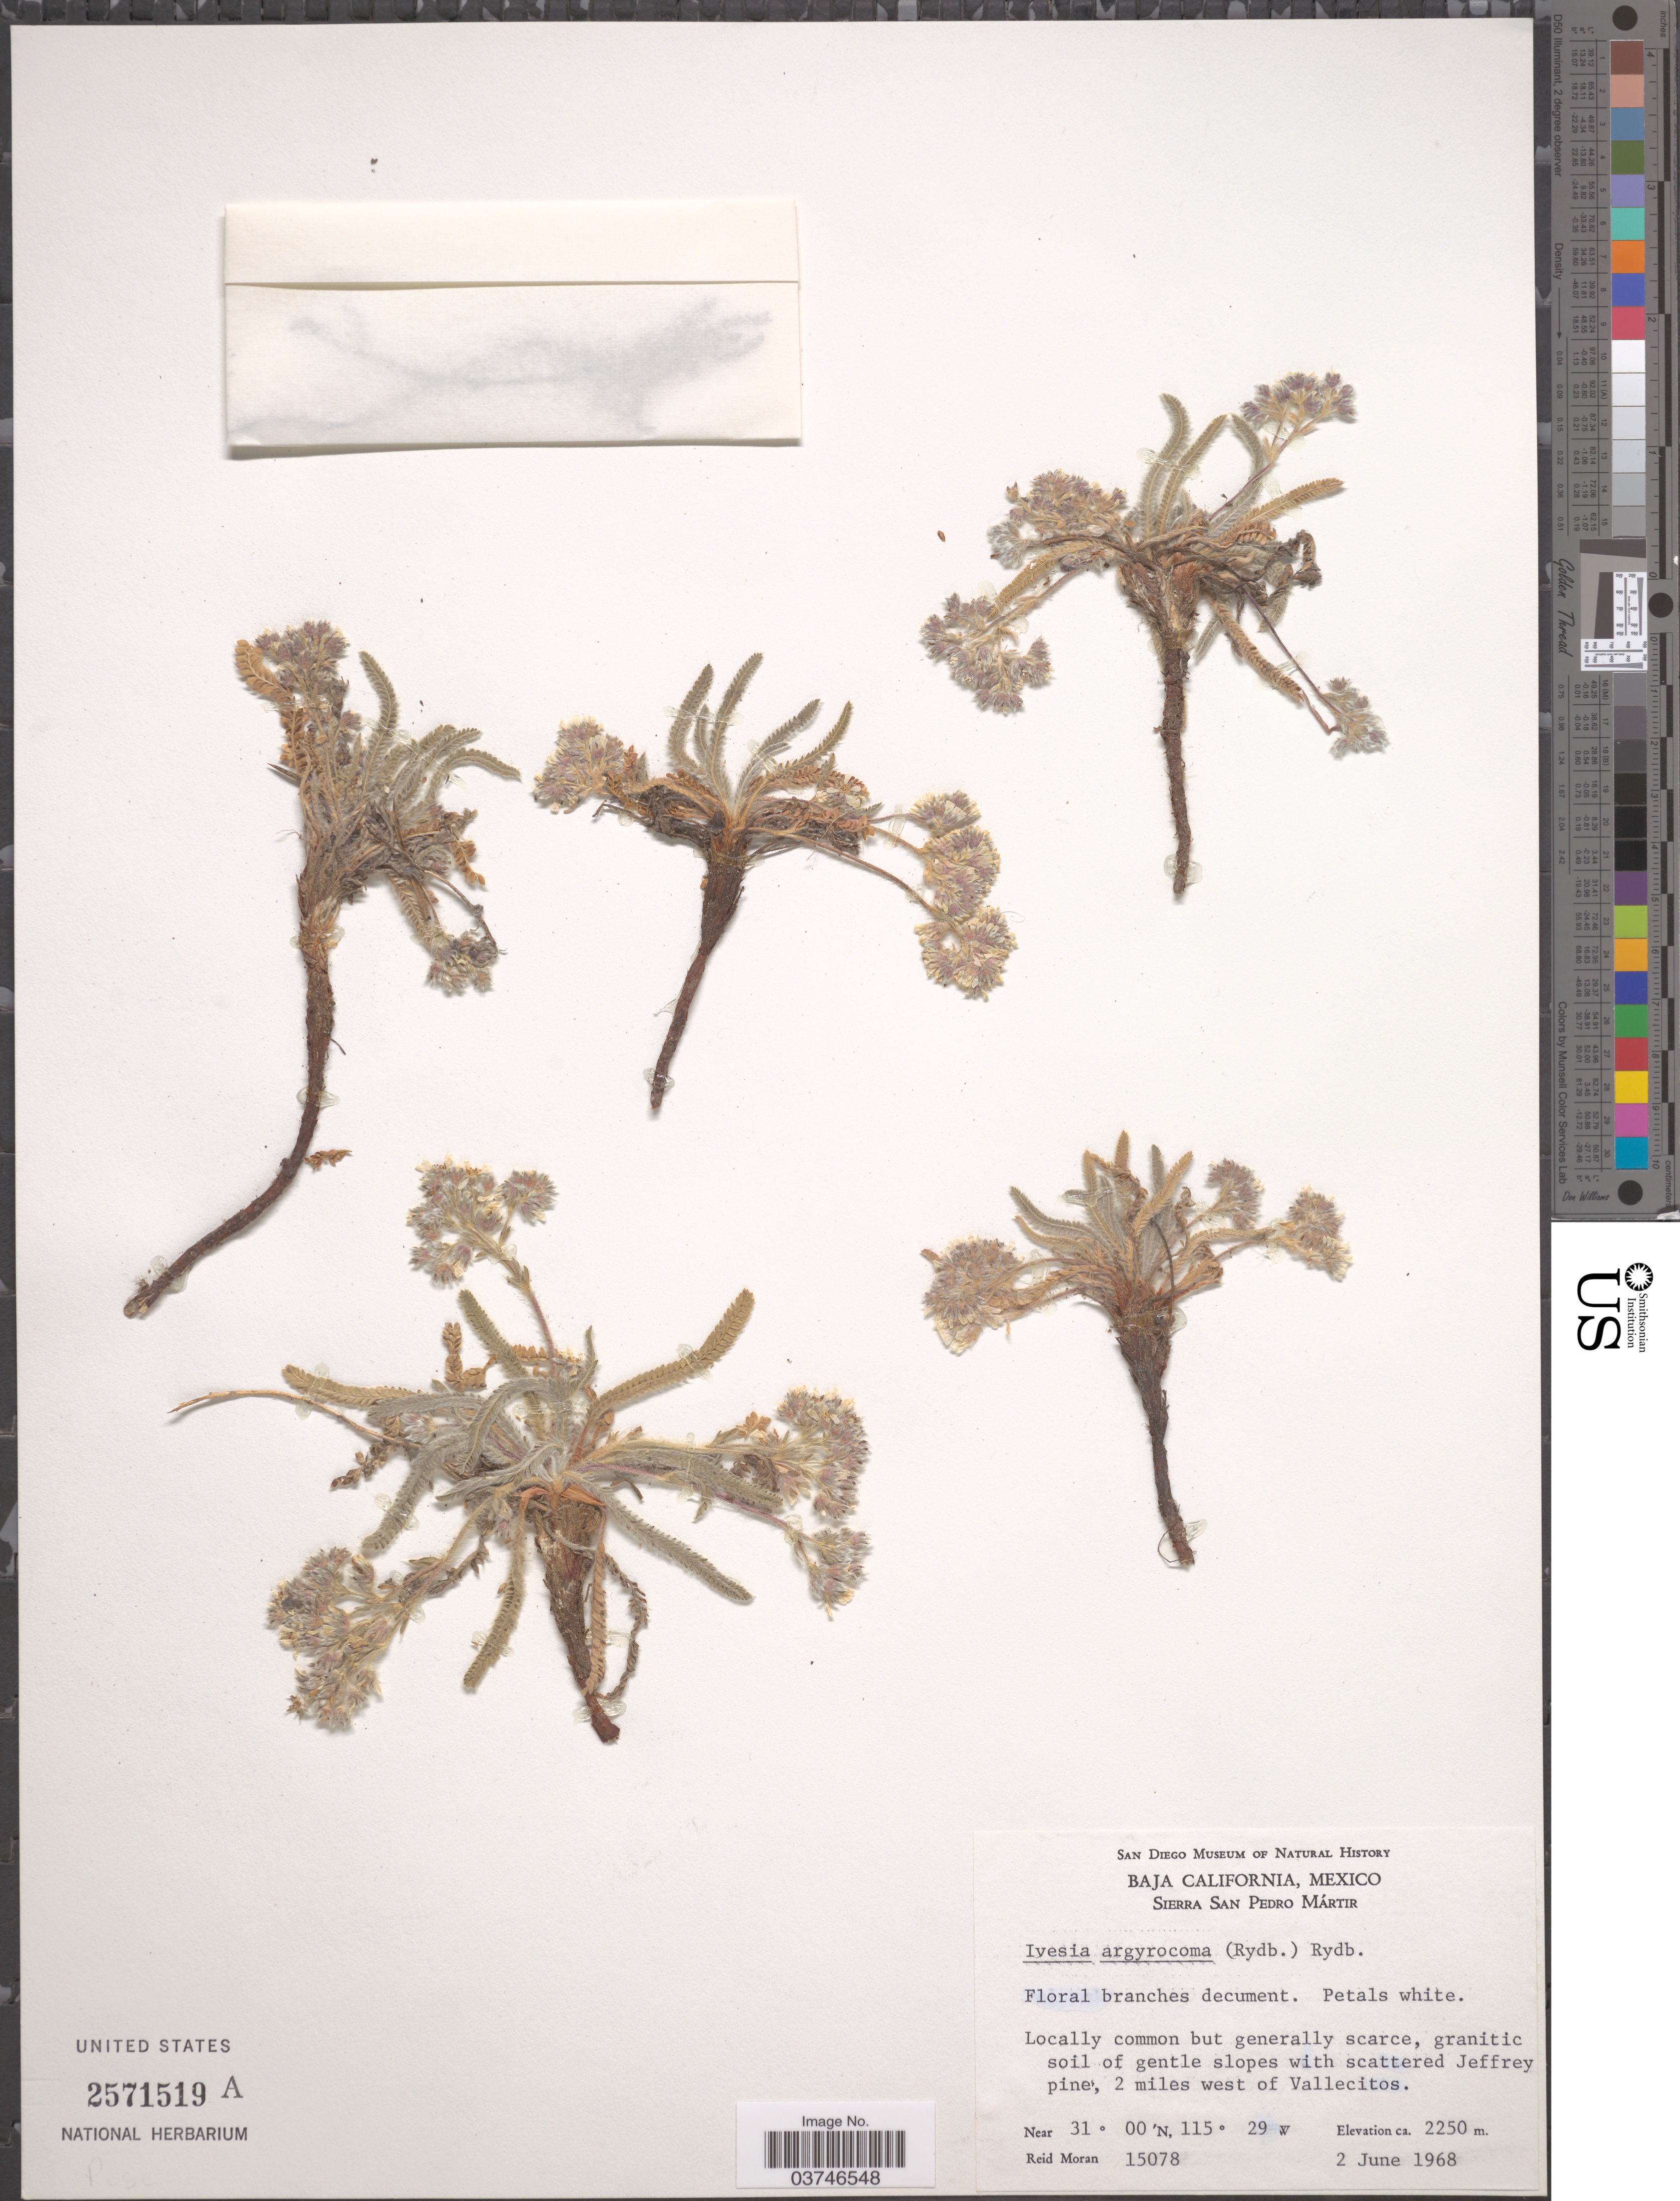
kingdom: Plantae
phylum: Tracheophyta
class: Magnoliopsida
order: Rosales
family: Rosaceae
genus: Potentilla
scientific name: Potentilla argyrocoma var. moranii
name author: (Ertter & Reveal) Mosyakin & Shiyan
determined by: Strong, Mark T., (BOT), Smithsonian Institution - National Museum of Natural History (UNITED STATES)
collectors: R. Moran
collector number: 15078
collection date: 1968-06-02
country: Mexico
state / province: Baja California Norte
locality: Sierra San Pedro Mártir. Jeffrey pine, 2 miles west of Vallecitos.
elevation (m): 2250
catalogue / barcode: US 2571519A